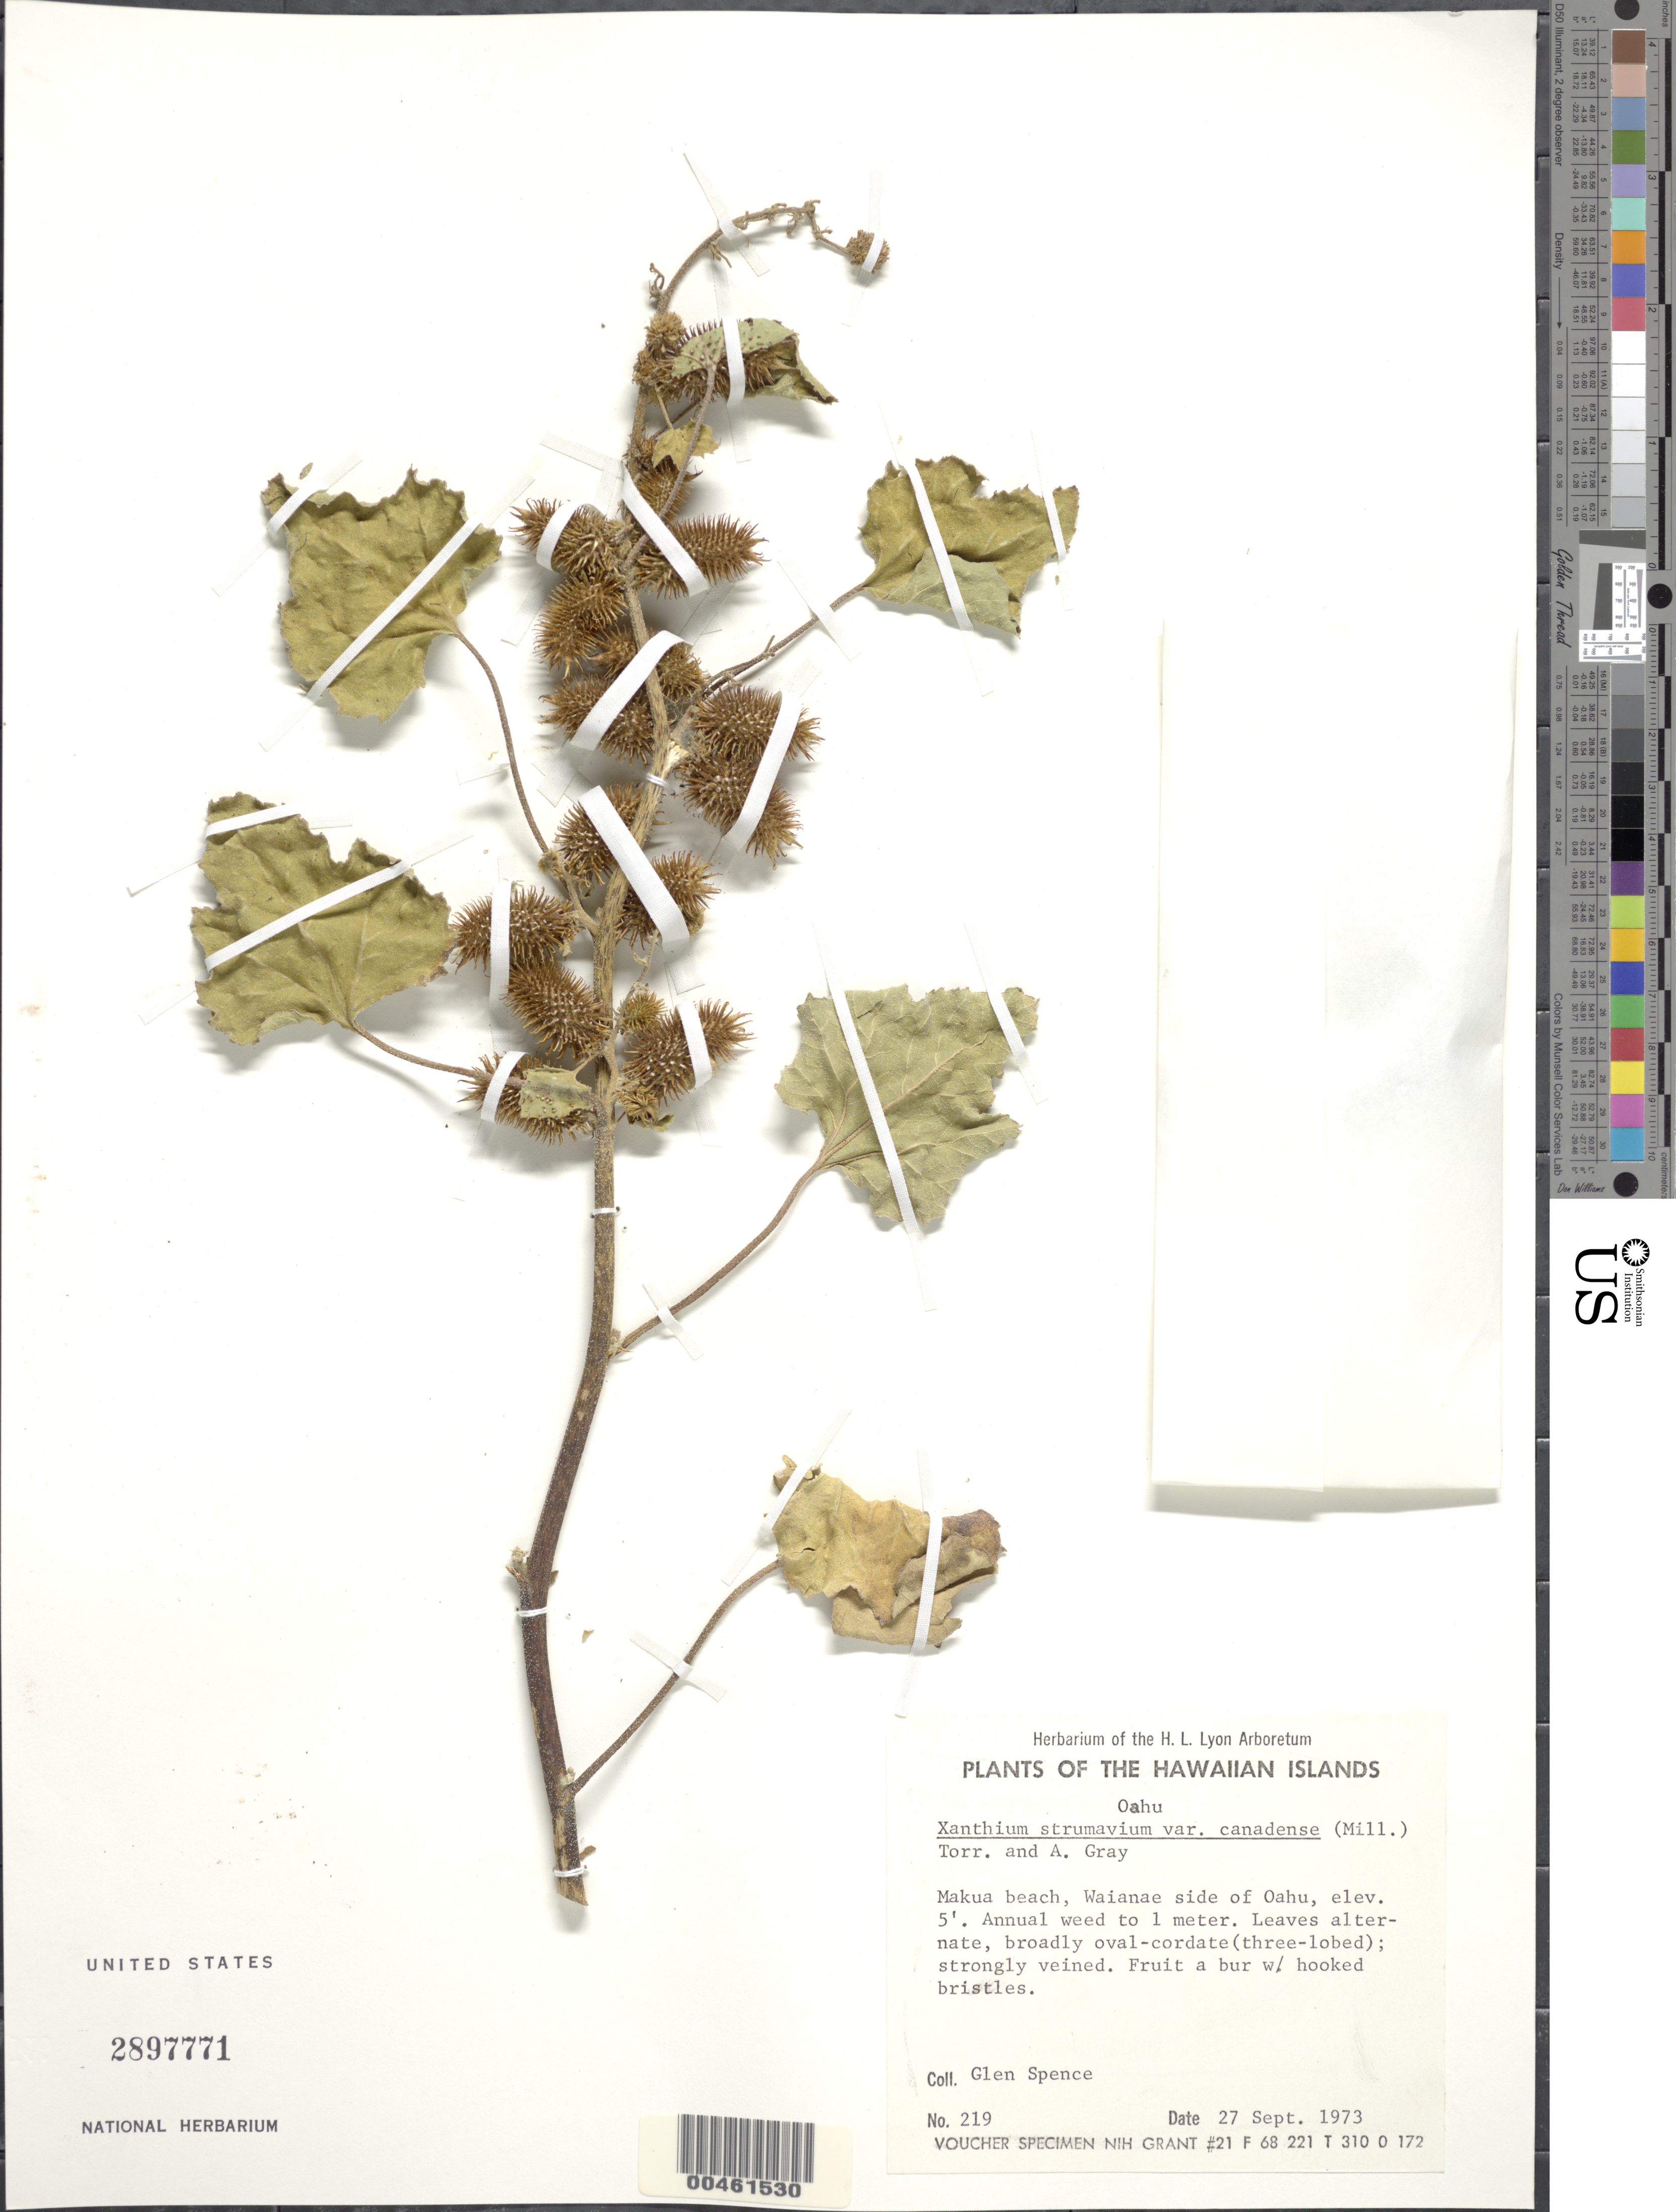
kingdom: Plantae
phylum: Tracheophyta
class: Magnoliopsida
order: Asterales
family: Asteraceae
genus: Xanthium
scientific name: Xanthium strumarium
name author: L.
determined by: Wagner, W. L., (BOT), Smithsonian Institution - National Museum of Natural History (UNITED STATES)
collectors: G. Spence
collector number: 219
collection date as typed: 27 Sep 1973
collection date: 1973-09-27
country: United States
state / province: Hawaii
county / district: Honolulu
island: Oahu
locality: Makua beach, Waianae side of Oahu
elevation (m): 2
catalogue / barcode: US 2897771